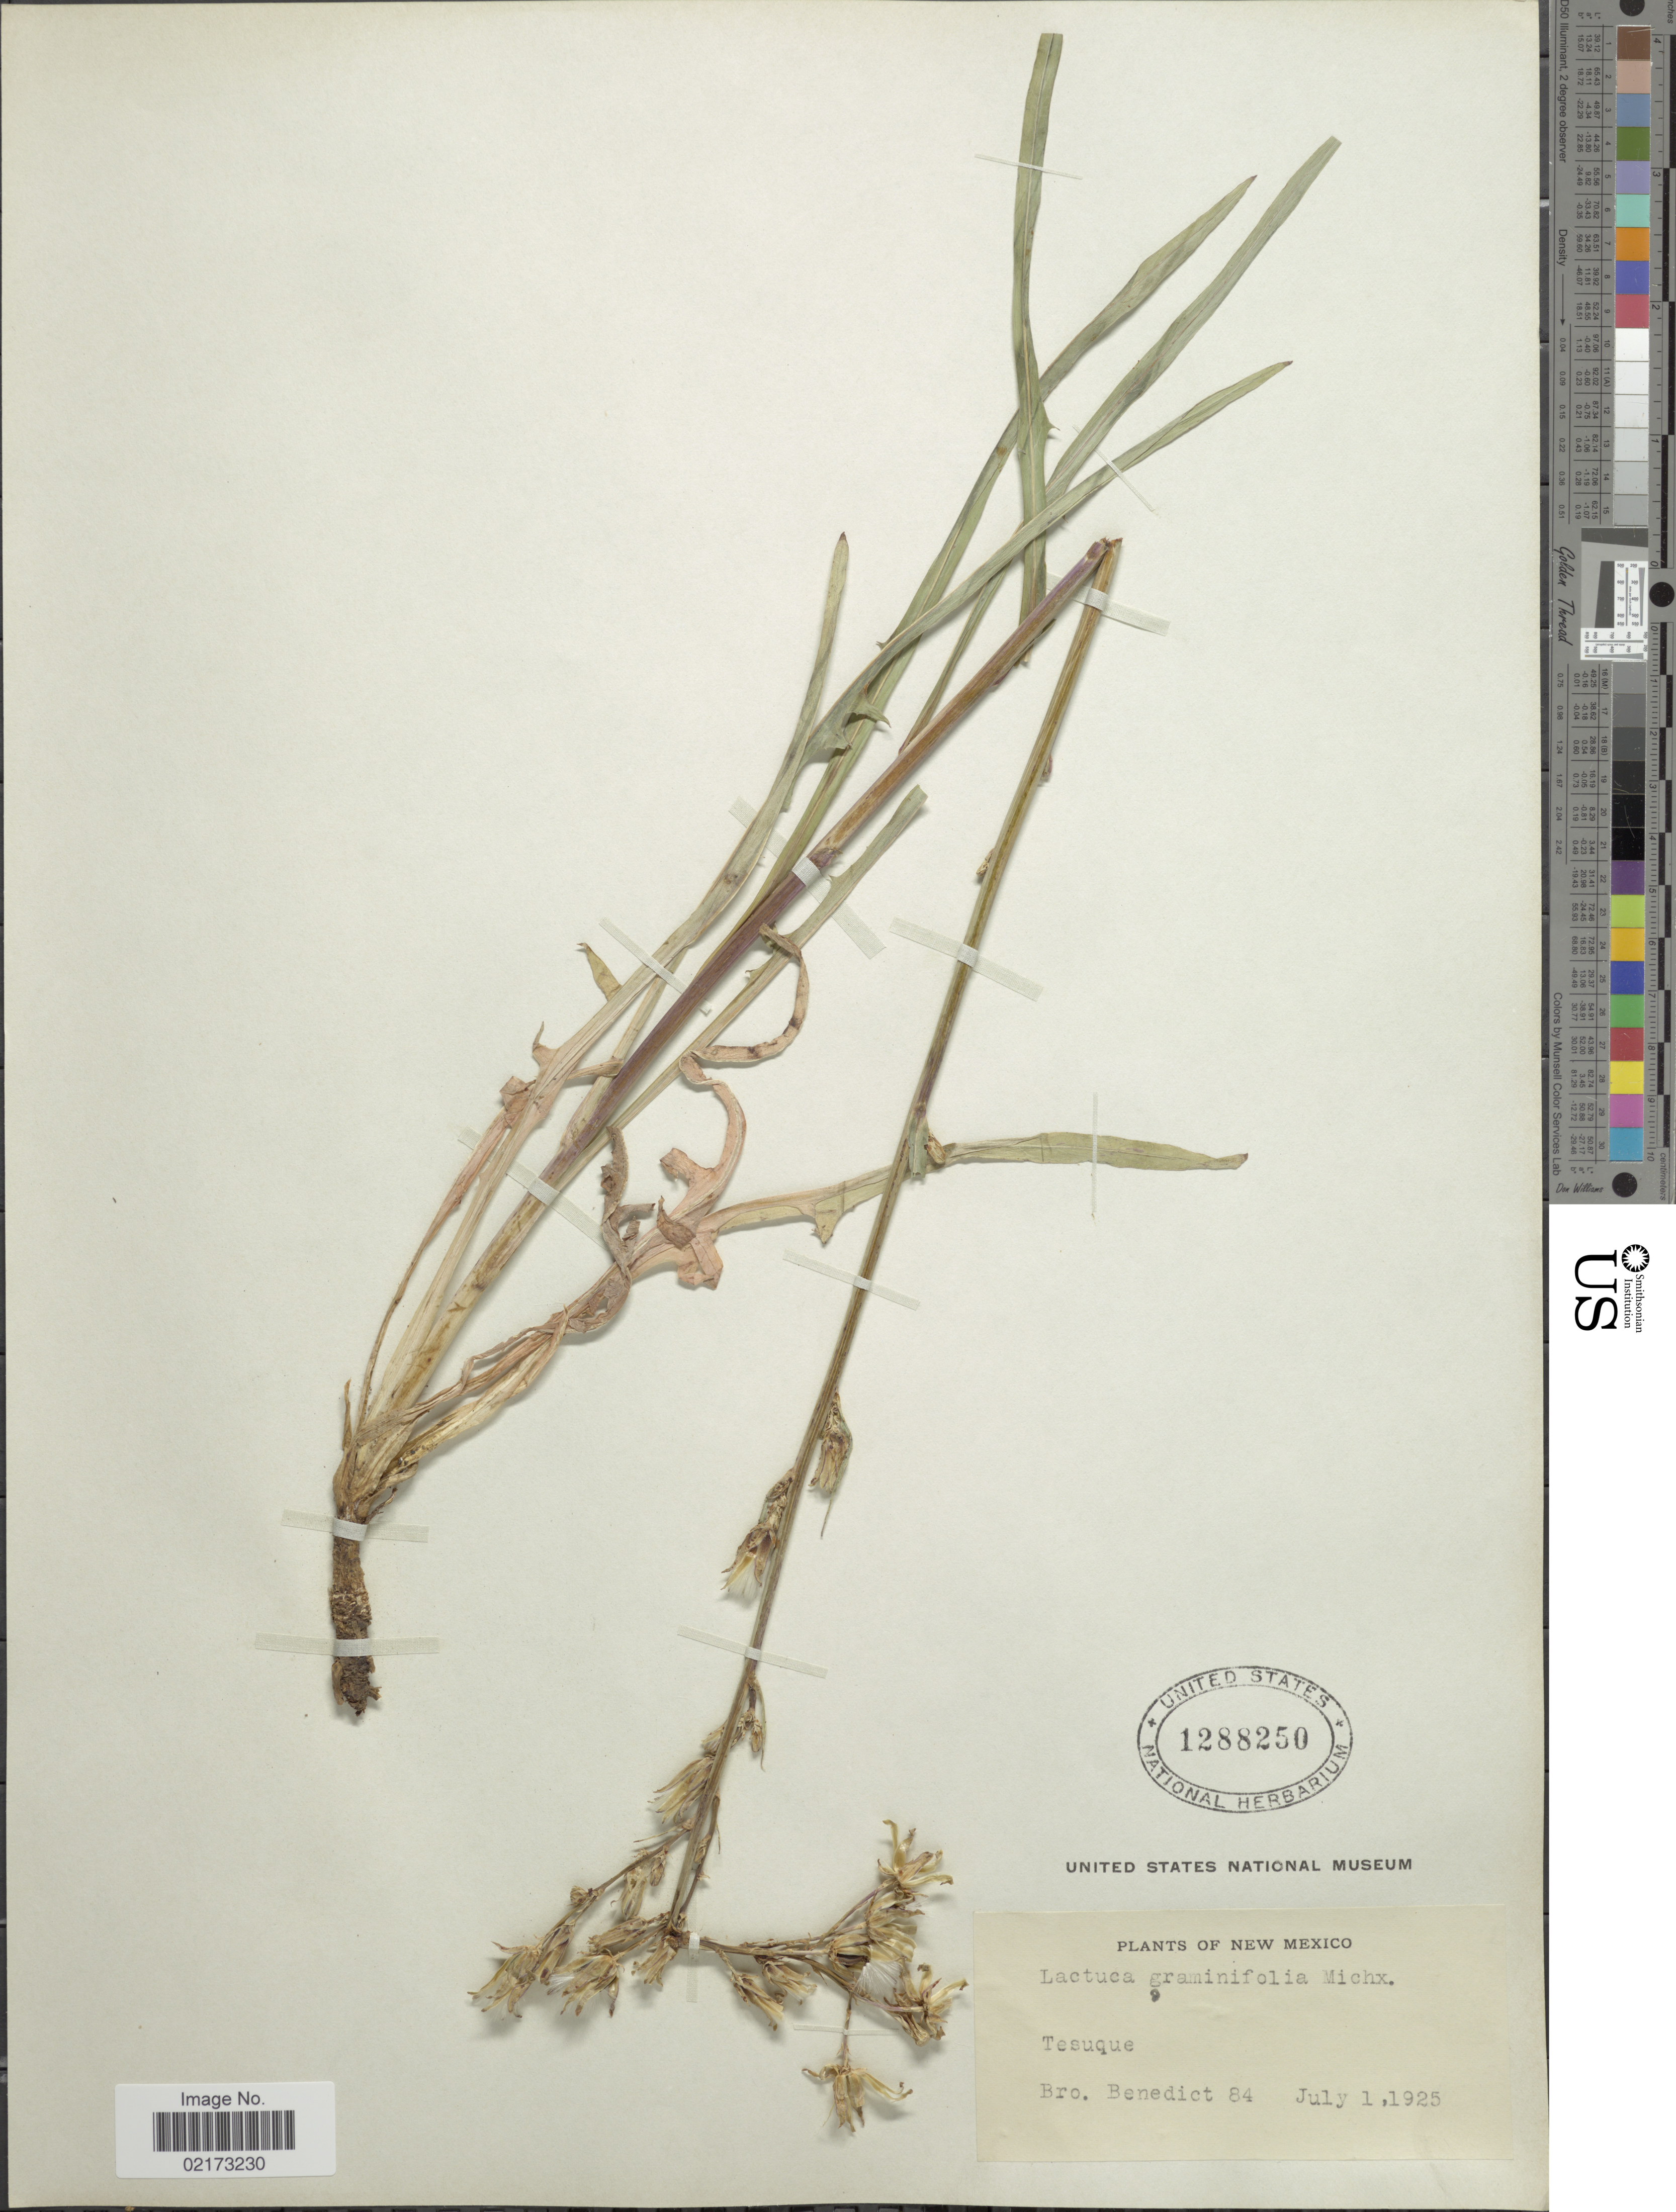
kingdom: Plantae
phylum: Tracheophyta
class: Magnoliopsida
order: Asterales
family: Asteraceae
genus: Lactuca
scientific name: Lactuca graminifolia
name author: Michx.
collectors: B. Ayers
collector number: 84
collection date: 1925-07-01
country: United States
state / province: New Mexico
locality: Tesuque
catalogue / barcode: US 1288250